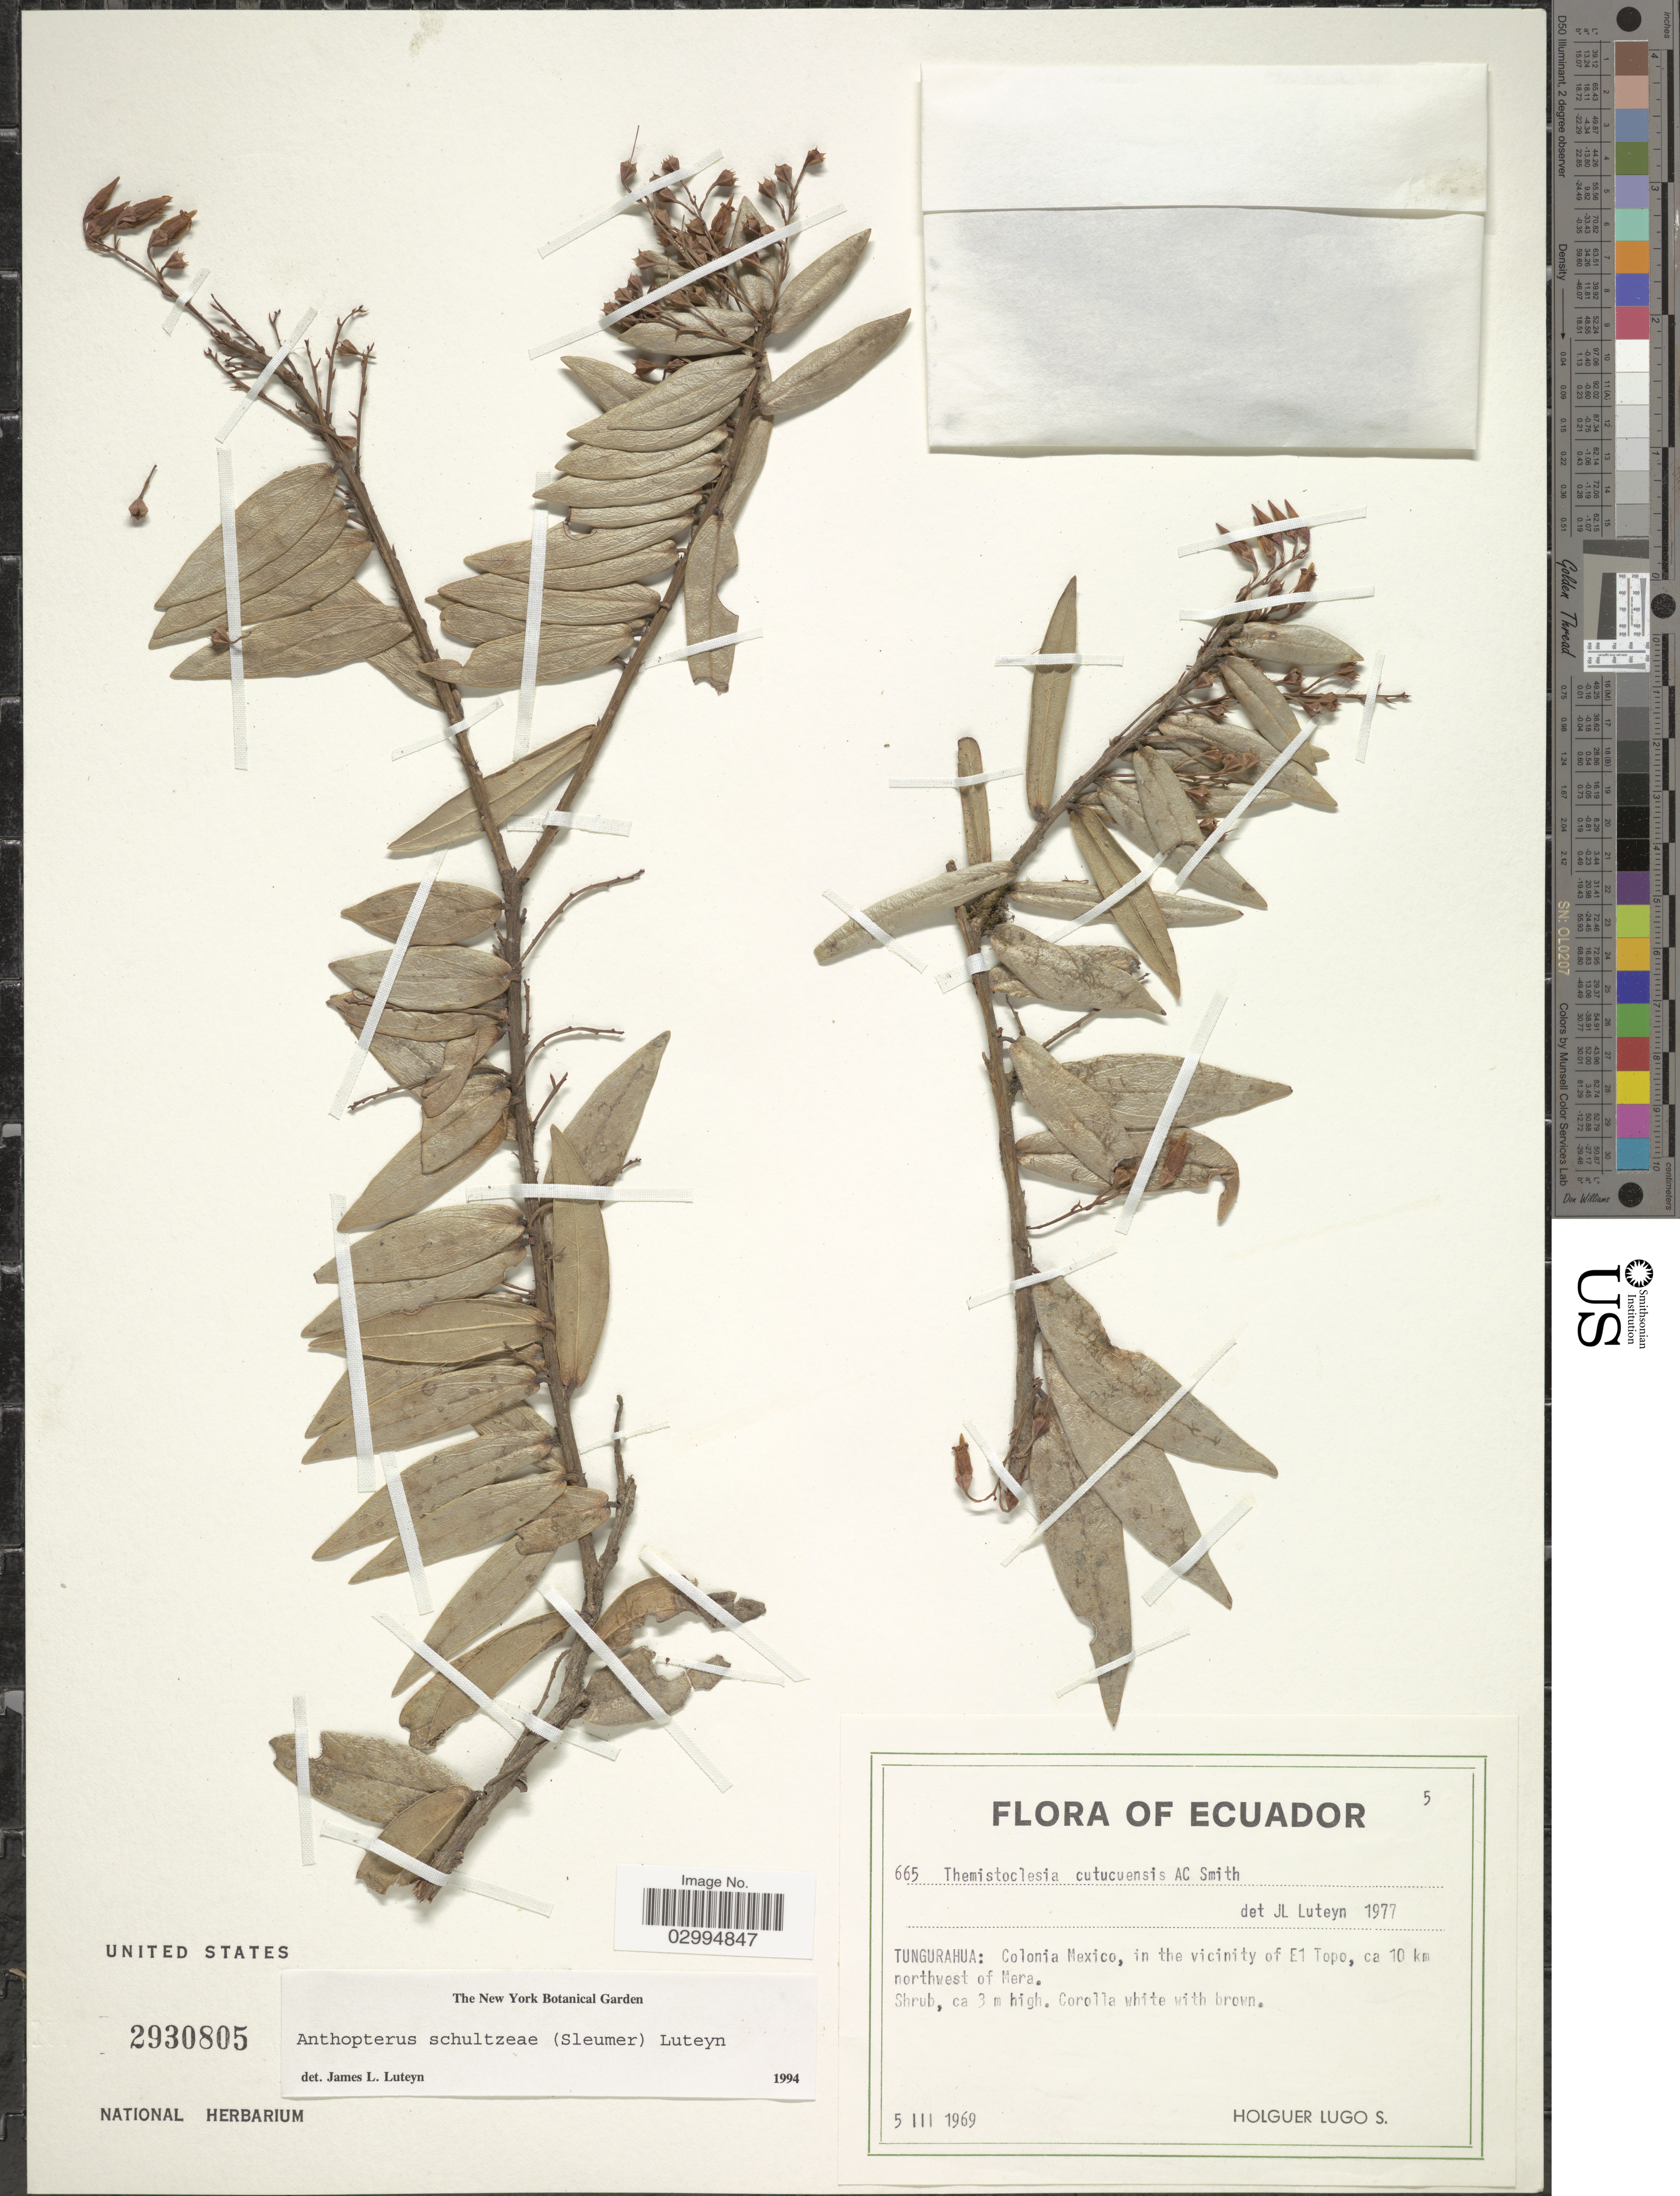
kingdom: Plantae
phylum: Tracheophyta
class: Magnoliopsida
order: Ericales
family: Ericaceae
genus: Anthopterus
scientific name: Anthopterus schultzeae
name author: (Sleumer) Luteyn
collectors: H. Lugo S.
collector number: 665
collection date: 1969-03-05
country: Ecuador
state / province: Tungurahua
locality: Colonia Mexico, in the vicinity of El Topo, ca 10 km northwest of Mera.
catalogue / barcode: US 2930805